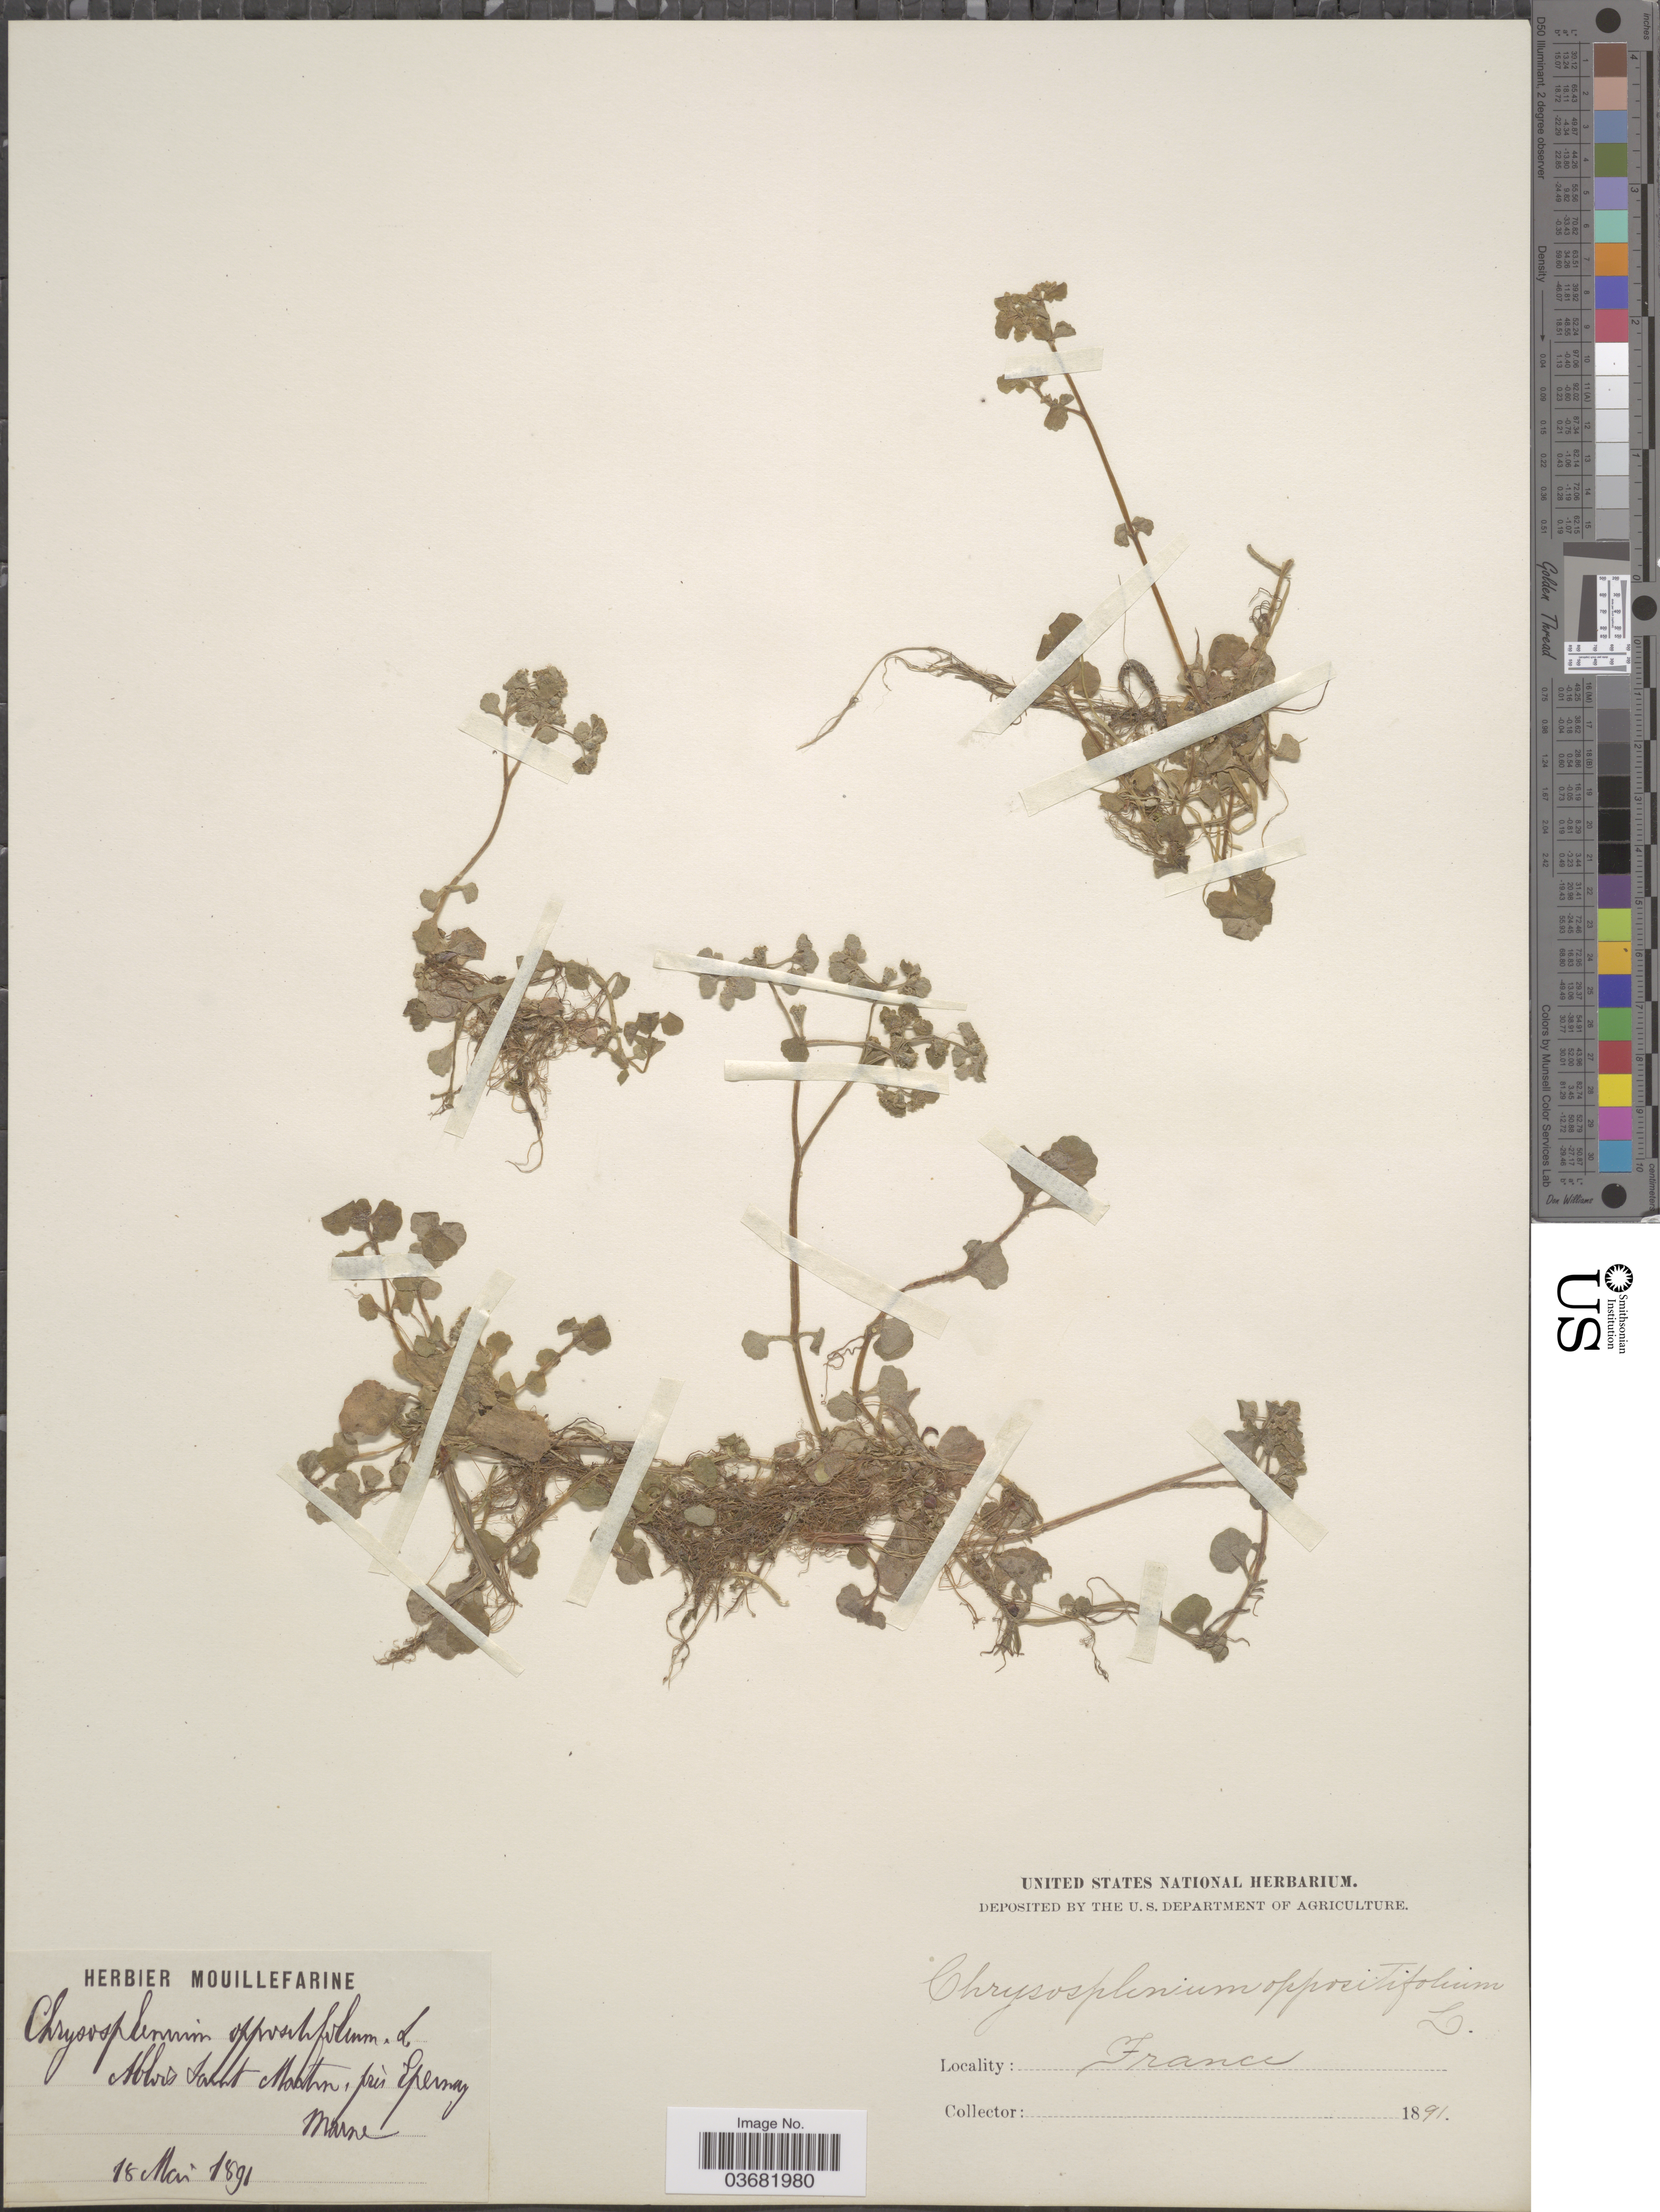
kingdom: Plantae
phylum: Tracheophyta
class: Magnoliopsida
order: Saxifragales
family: Saxifragaceae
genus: Chrysosplenium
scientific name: Chrysosplenium oppositifolium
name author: L.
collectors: ex herb. Mouillefarine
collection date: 1891-05-18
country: France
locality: Ablois Saint Martin, près Epernay. Marne.